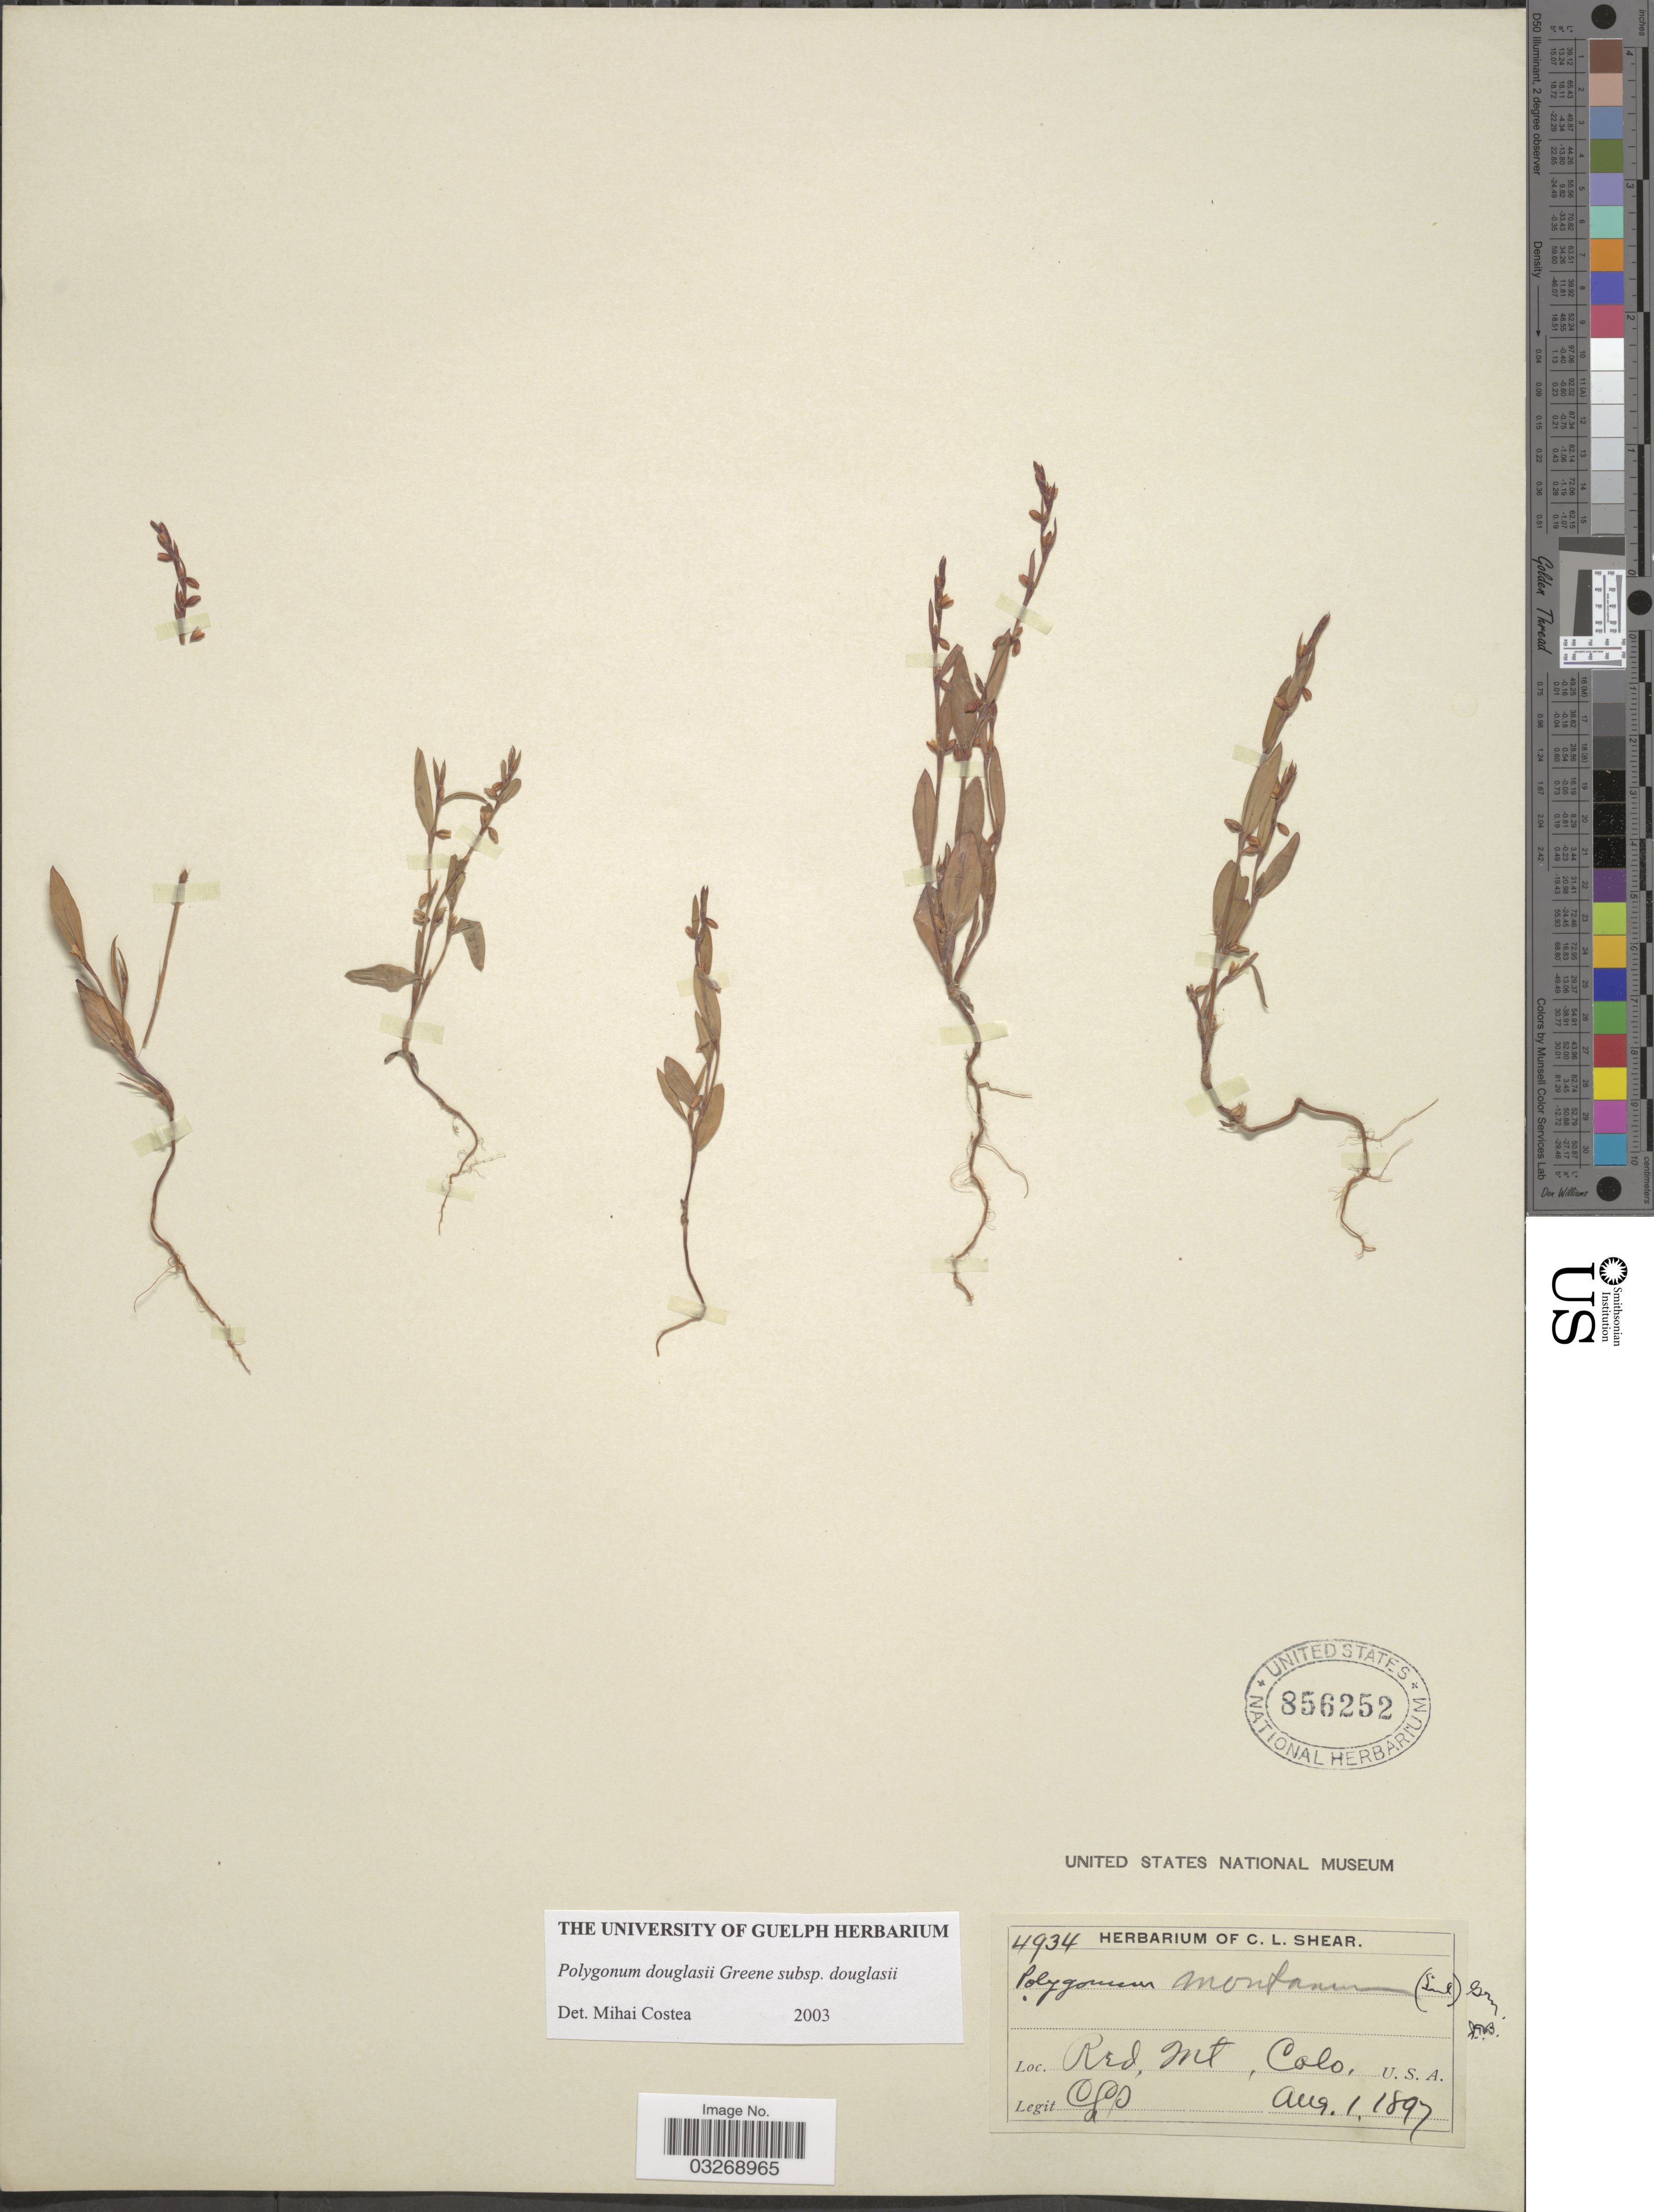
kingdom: Plantae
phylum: Tracheophyta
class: Magnoliopsida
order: Caryophyllales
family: Polygonaceae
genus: Polygonum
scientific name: Polygonum douglasii subsp. douglasii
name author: Greene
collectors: C. L. Shear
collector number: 4934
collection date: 1897-08-01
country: United States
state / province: Colorado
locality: Red Mt.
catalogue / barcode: US 856252